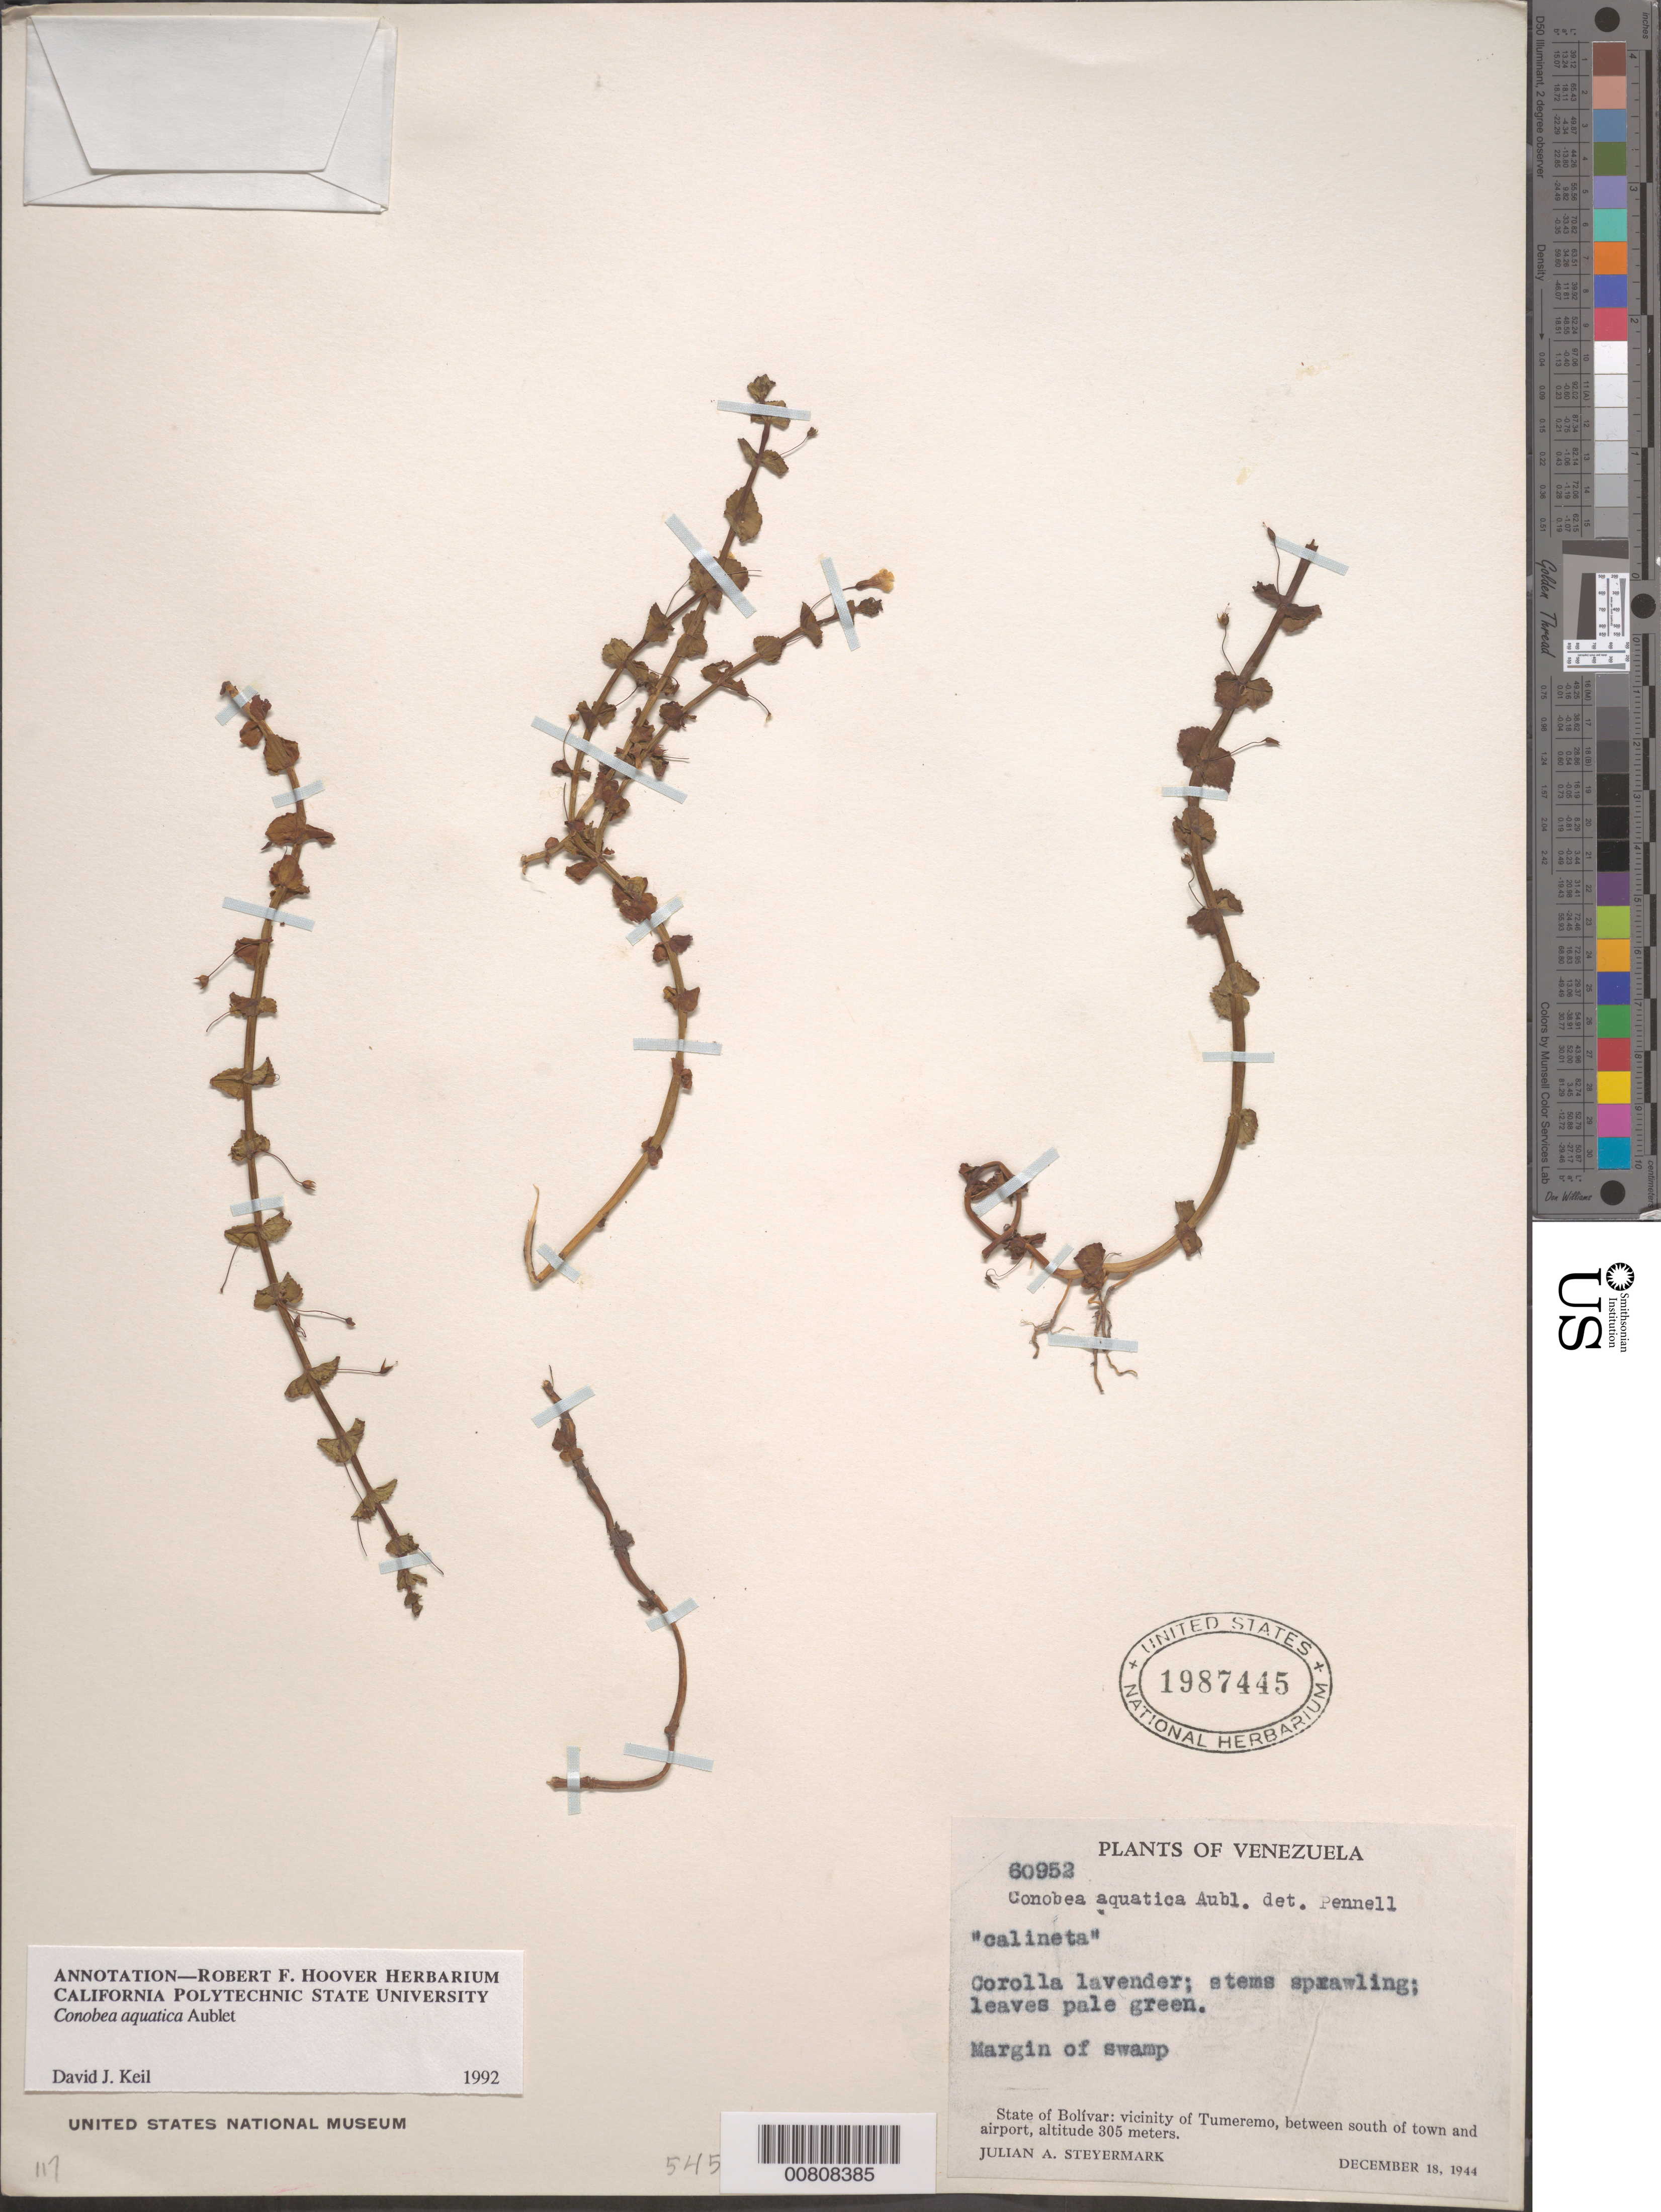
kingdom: Plantae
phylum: Tracheophyta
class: Magnoliopsida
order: Lamiales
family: Plantaginaceae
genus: Conobea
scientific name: Conobea aquatica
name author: Aubl.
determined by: Keil, D. J.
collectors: J. Steyermark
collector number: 60952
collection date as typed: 18-Dec-44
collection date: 1944-12-18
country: Venezuela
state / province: Bolívar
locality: Tumeremo, between S of town and airport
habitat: Margin of swamp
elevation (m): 305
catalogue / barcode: US 1987445